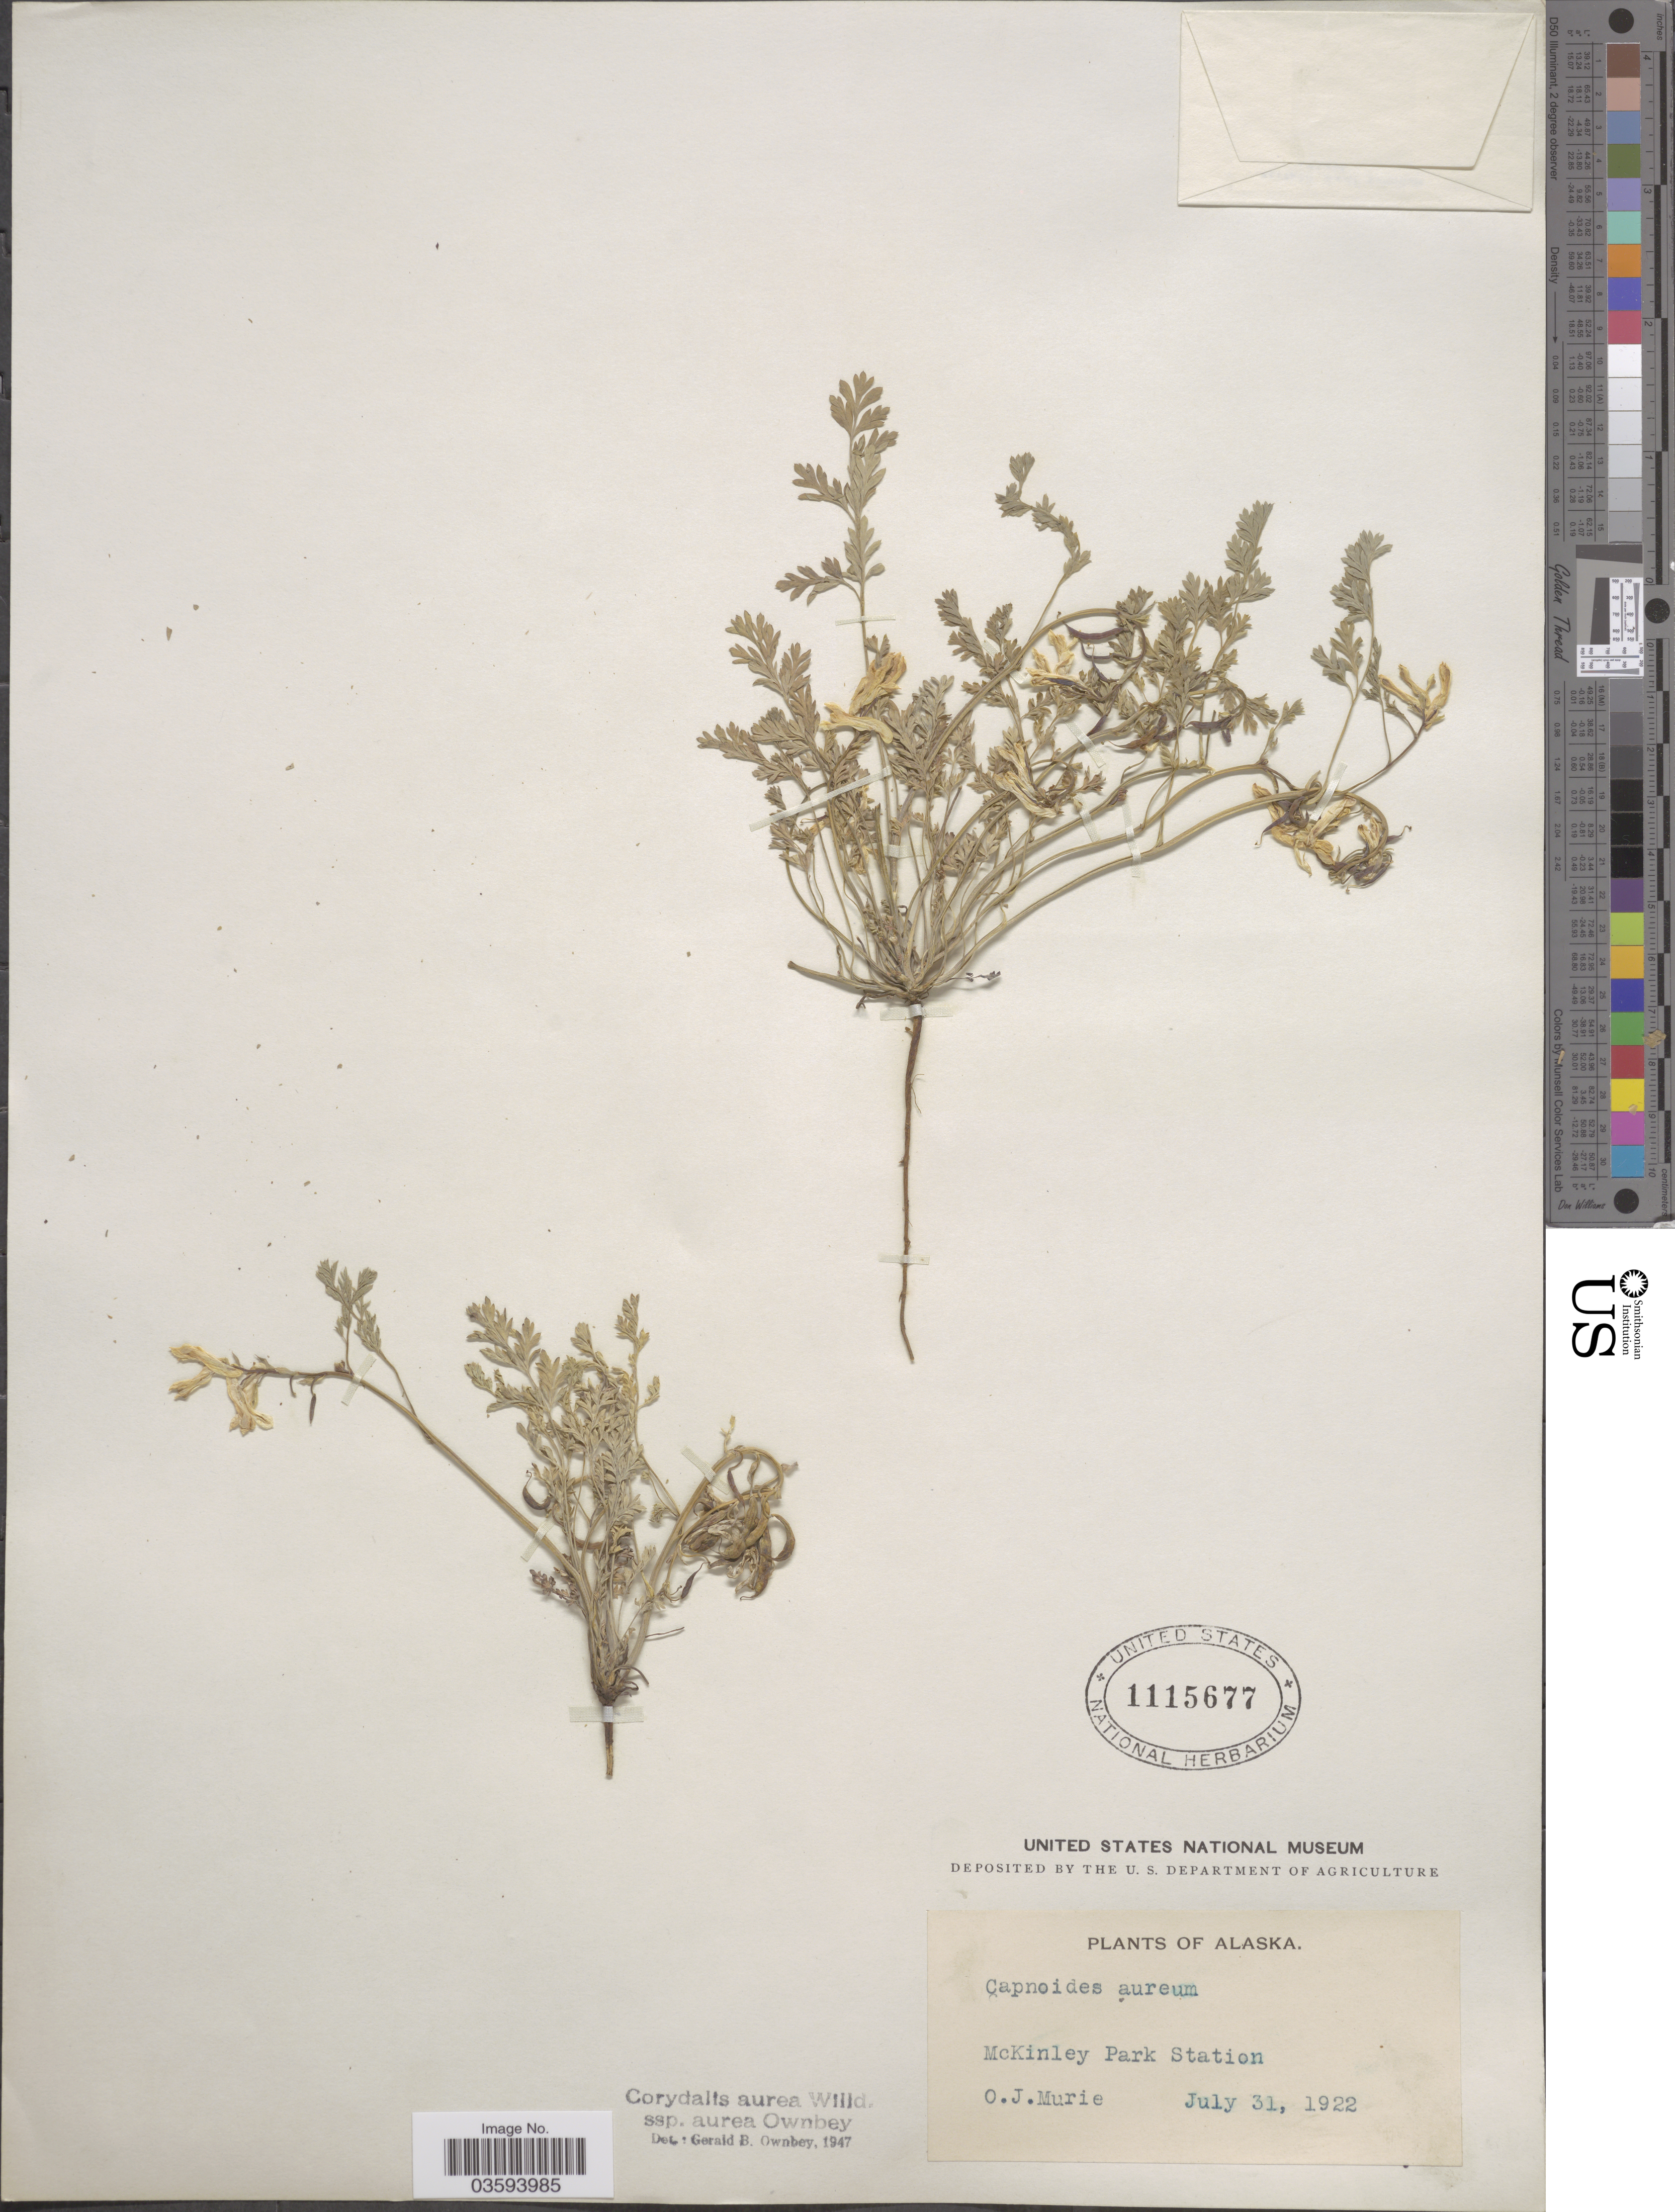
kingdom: Plantae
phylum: Tracheophyta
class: Magnoliopsida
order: Ranunculales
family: Papaveraceae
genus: Corydalis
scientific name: Corydalis aurea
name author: Willd.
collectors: O. Murie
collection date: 1922-07-31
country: United States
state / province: Alaska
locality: McKinley Park Station.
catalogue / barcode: US 1115677